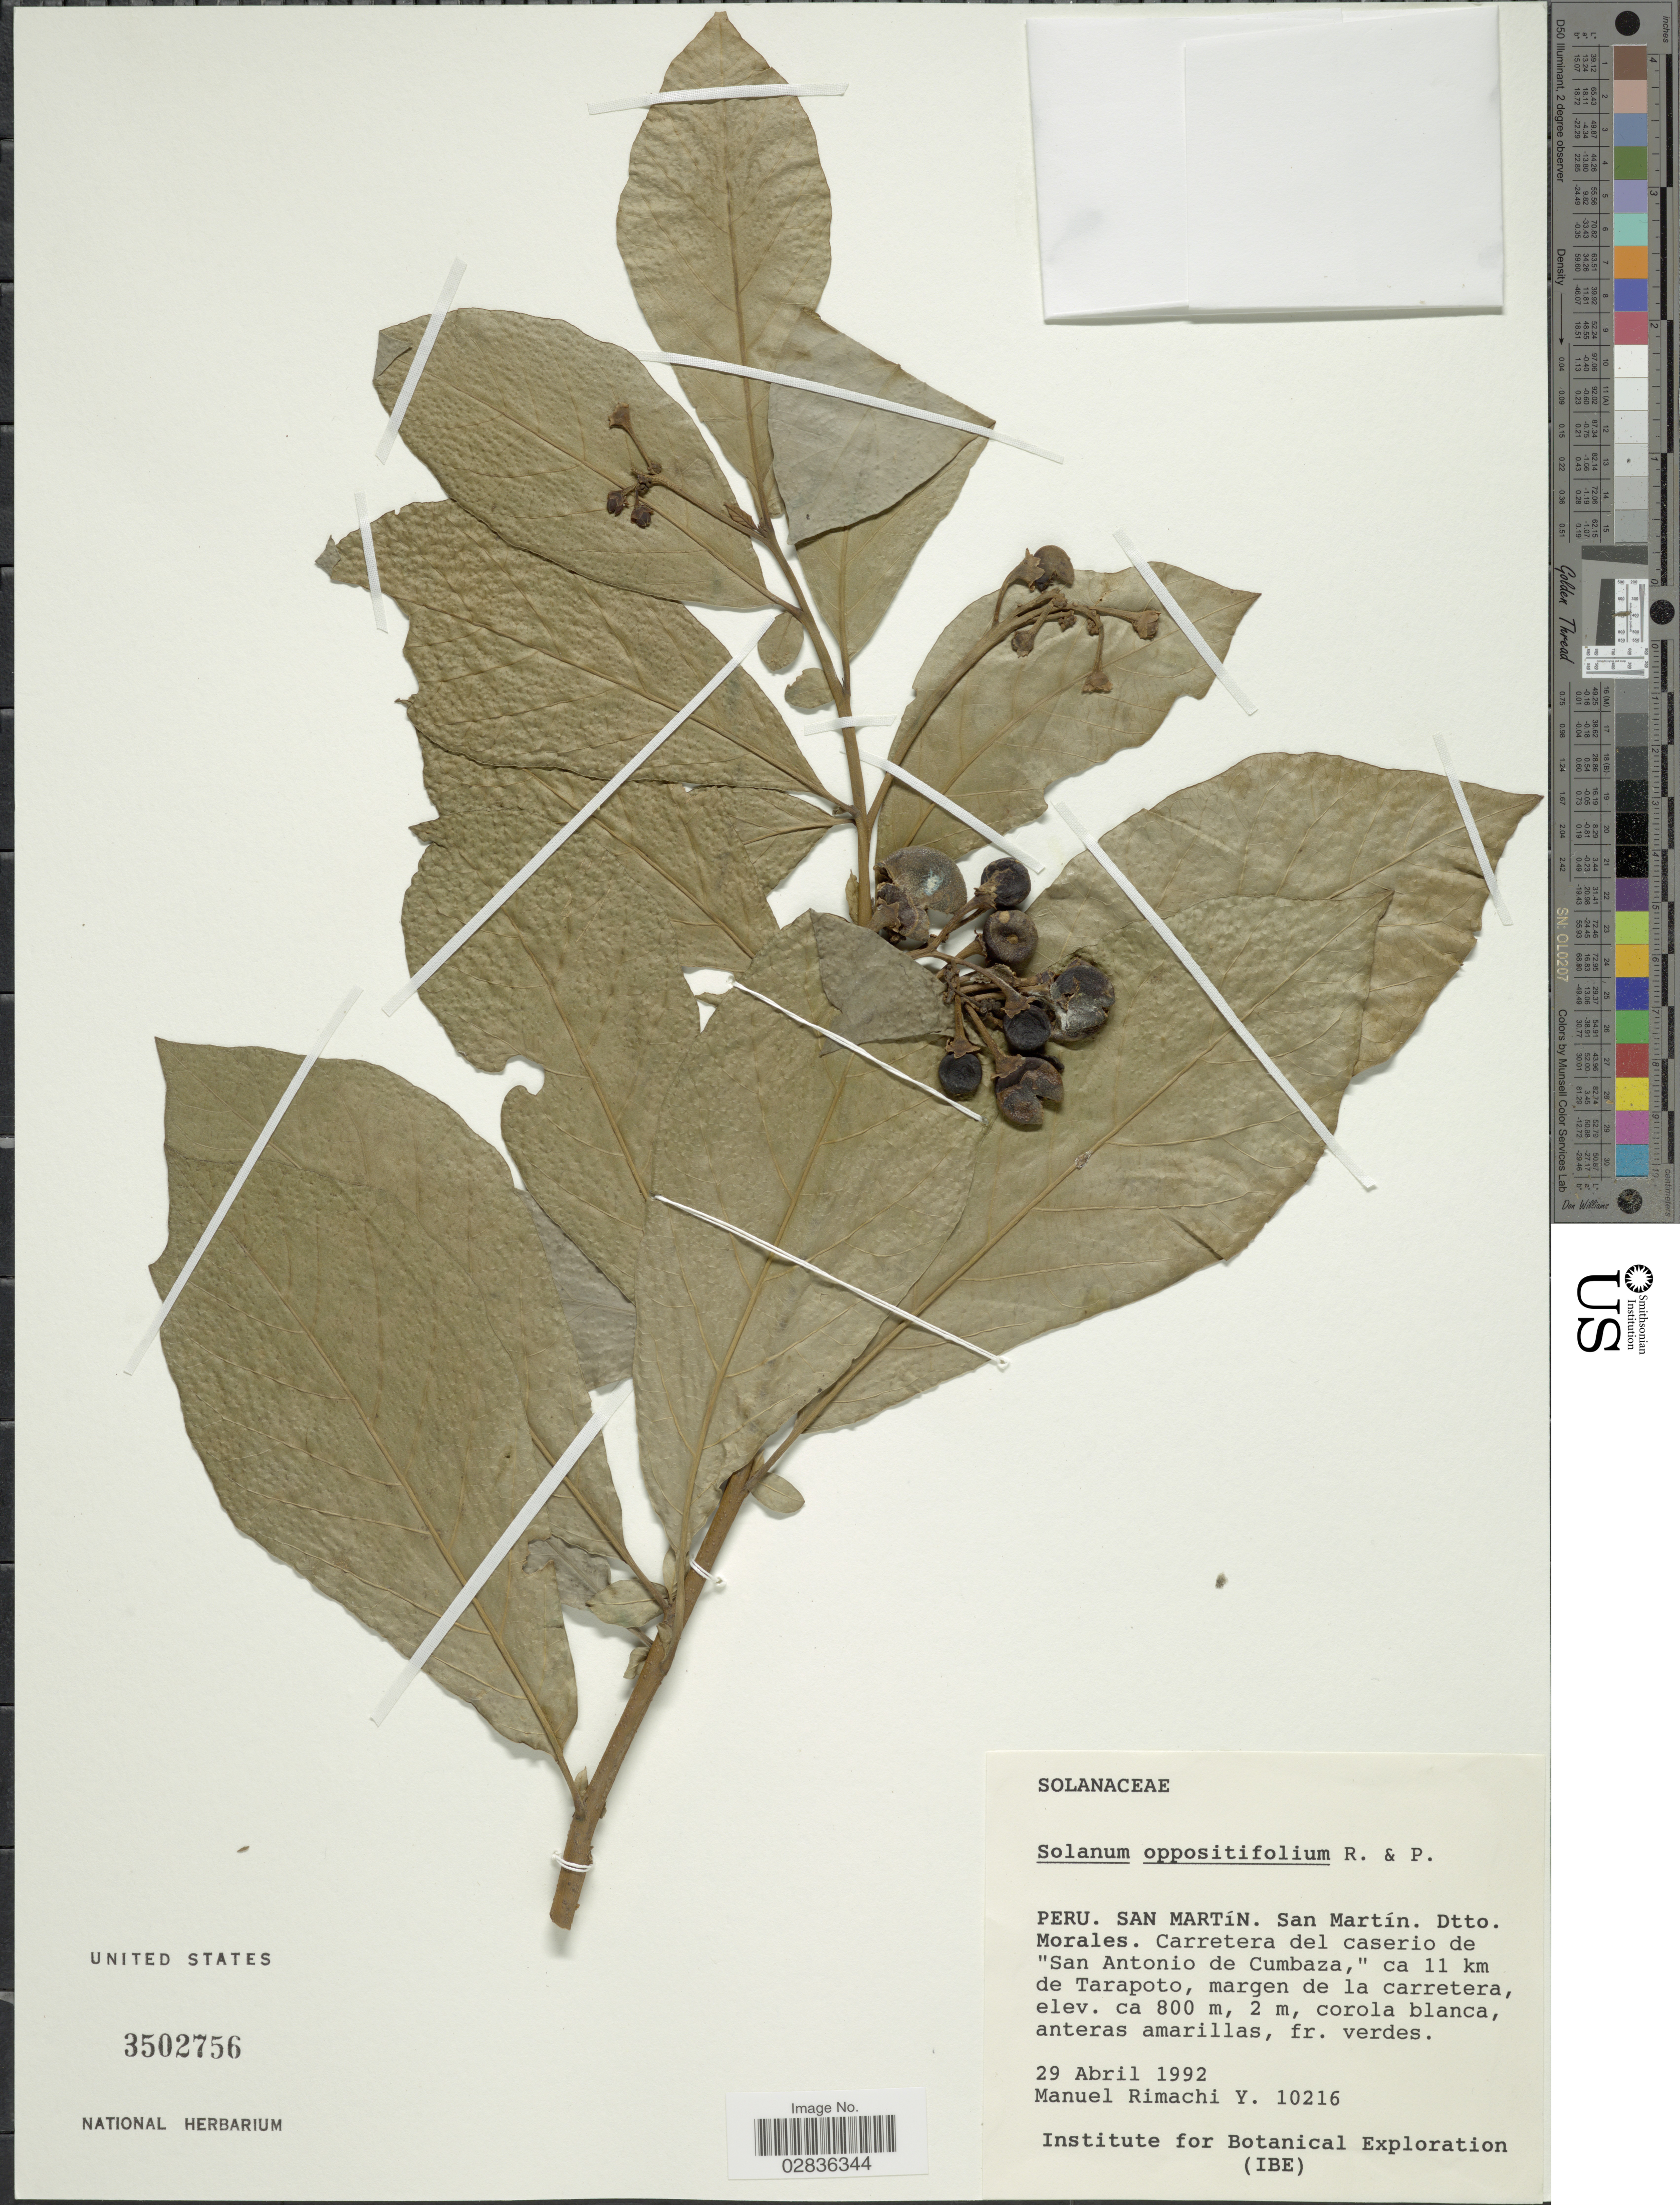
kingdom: Plantae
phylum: Tracheophyta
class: Magnoliopsida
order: Solanales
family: Solanaceae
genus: Solanum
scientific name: Solanum oppositifolium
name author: Ruiz & Pav.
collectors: M. Rimachi Y.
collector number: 10216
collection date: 1992-04-29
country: Peru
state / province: San Martín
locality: San Martín. San Martín. Dtto. Morales. Carretera del caserio de "San Antonio de Cumbaza", ca 11 km de Tarapoto, margen de la carretera.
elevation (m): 800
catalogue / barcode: US 3502756